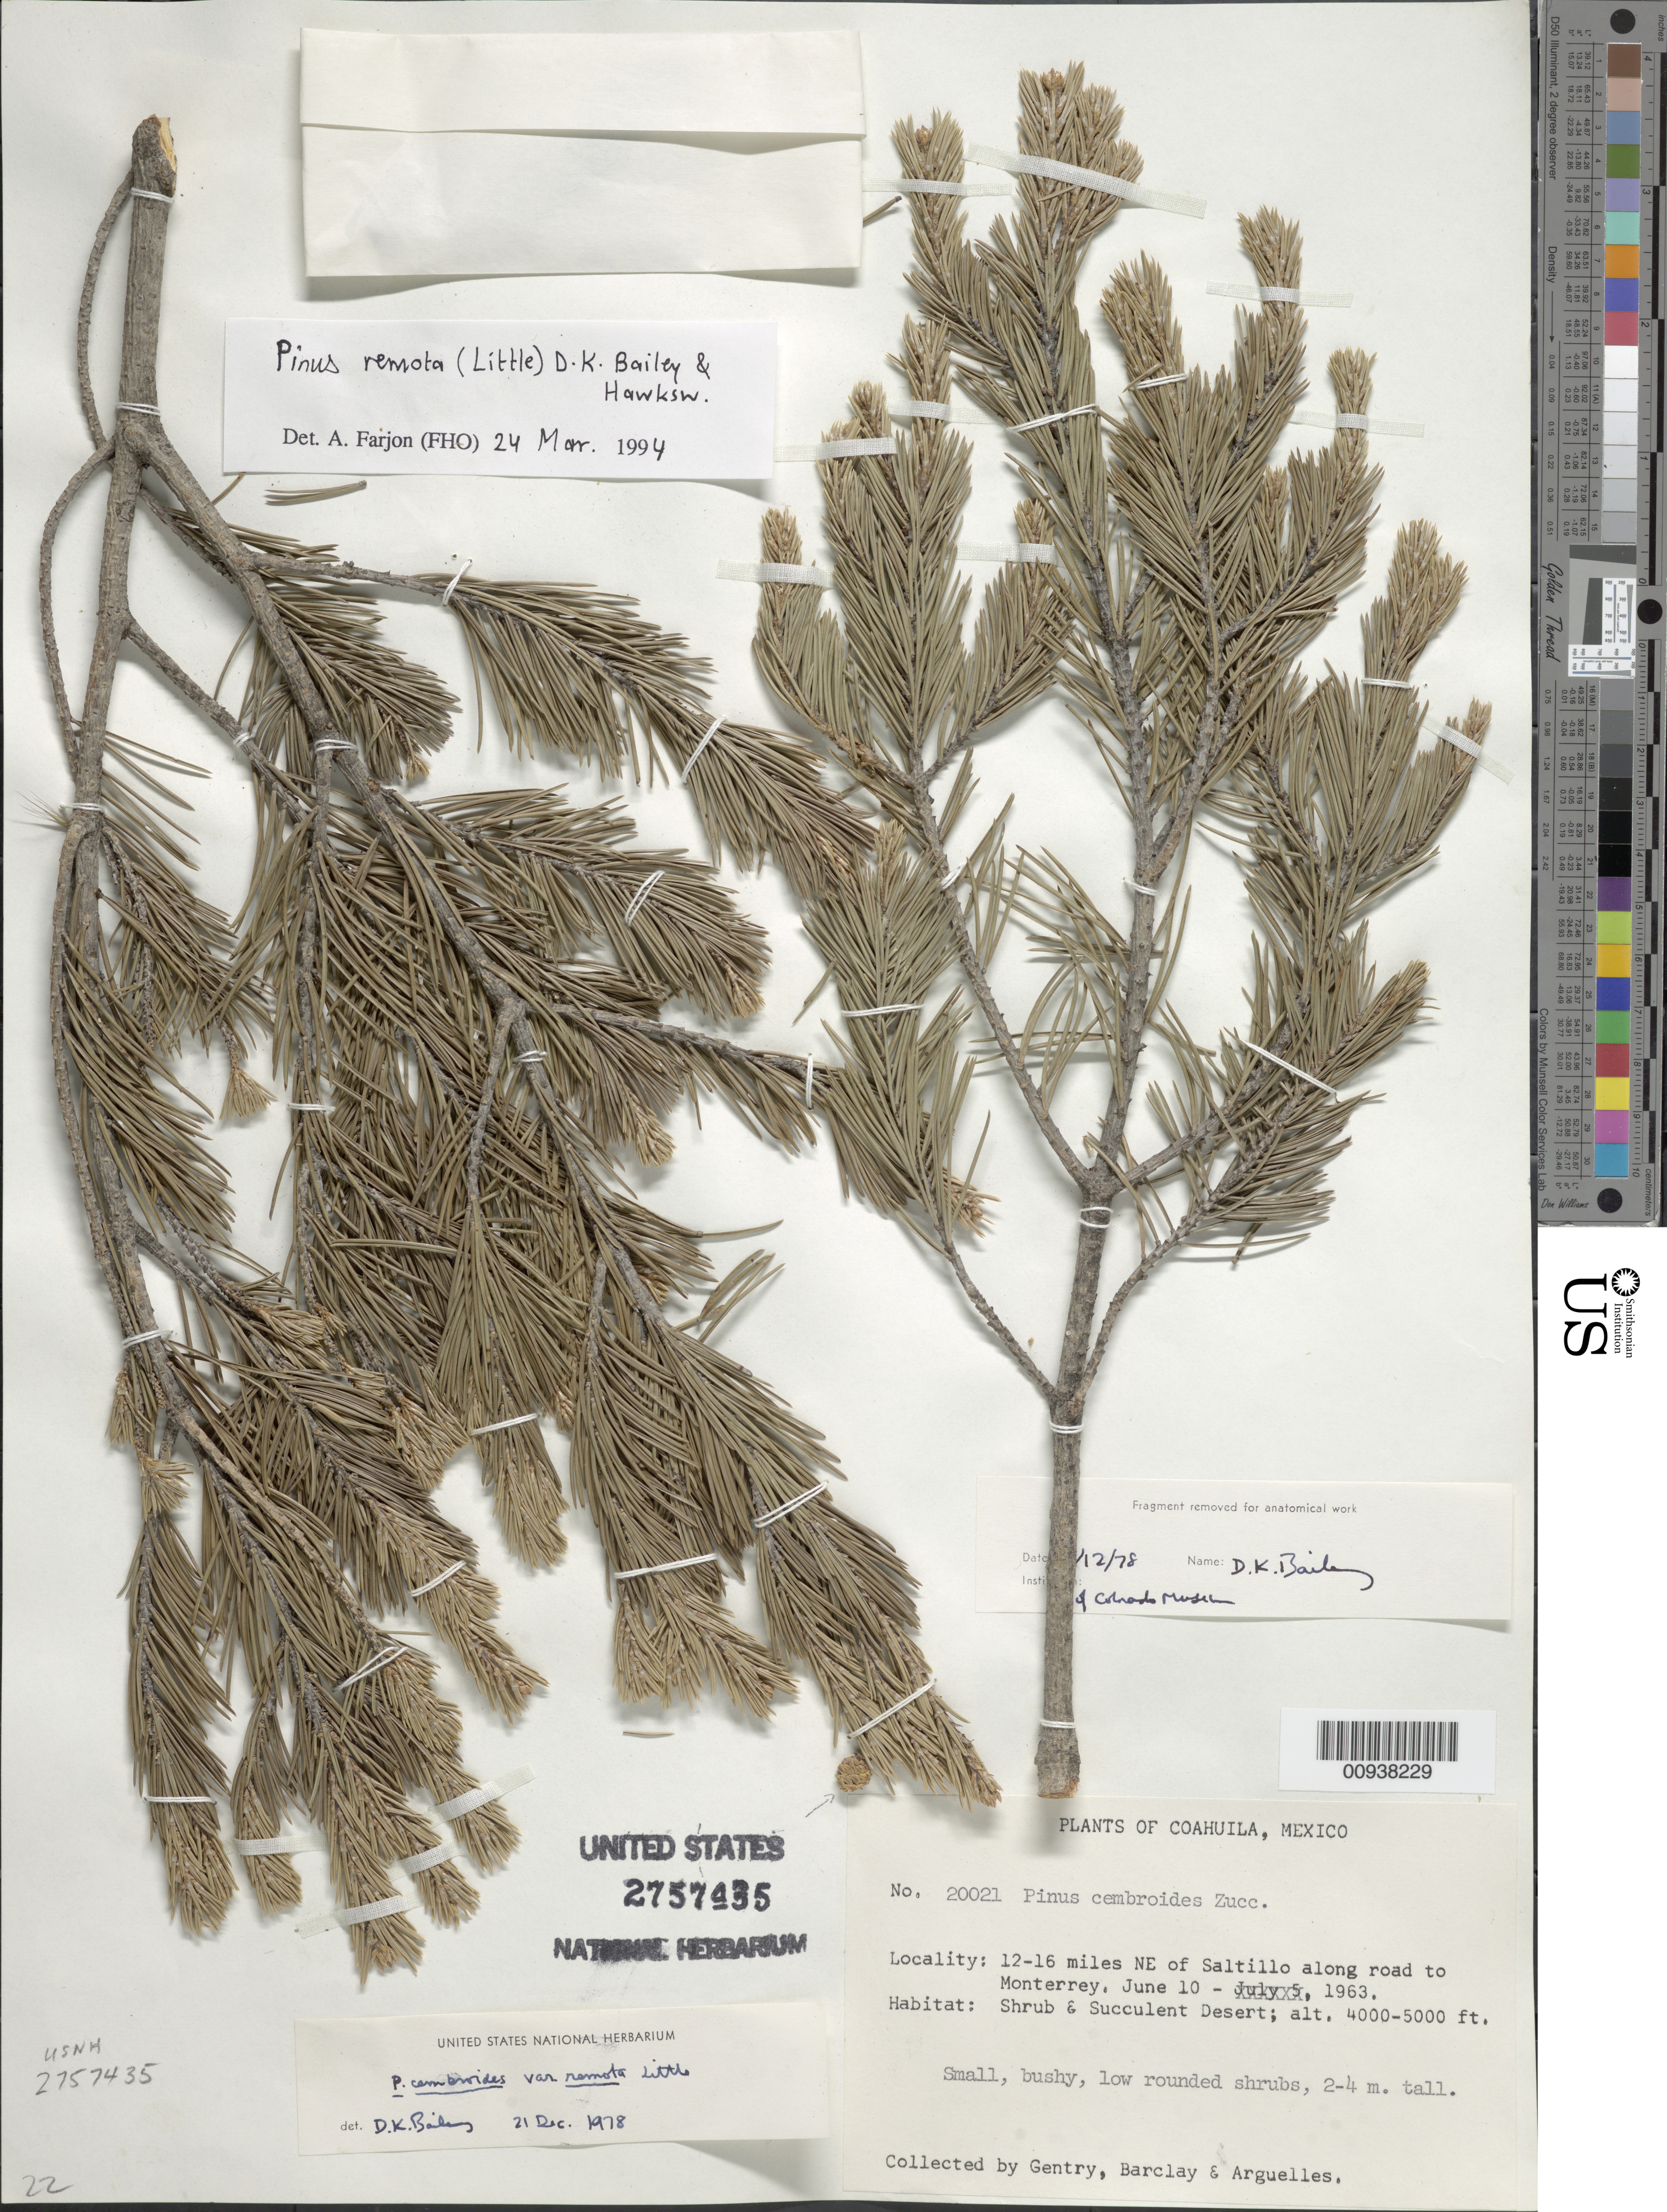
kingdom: Plantae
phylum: Tracheophyta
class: Pinopsida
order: Pinales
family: Pinaceae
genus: Pinus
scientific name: Pinus remota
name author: (Little) D.K. Bailey & D. Hawksw.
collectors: Gentry, --, -- Barclay & Arguelles, --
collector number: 20021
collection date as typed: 10 Jun 1963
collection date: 1963-06-10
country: Mexico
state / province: Coahuila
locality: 12-16 miles NE of Saltillo, along road to Monterrey.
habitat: Shrub and Succulent Desert.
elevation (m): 1219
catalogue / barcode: US 2757435